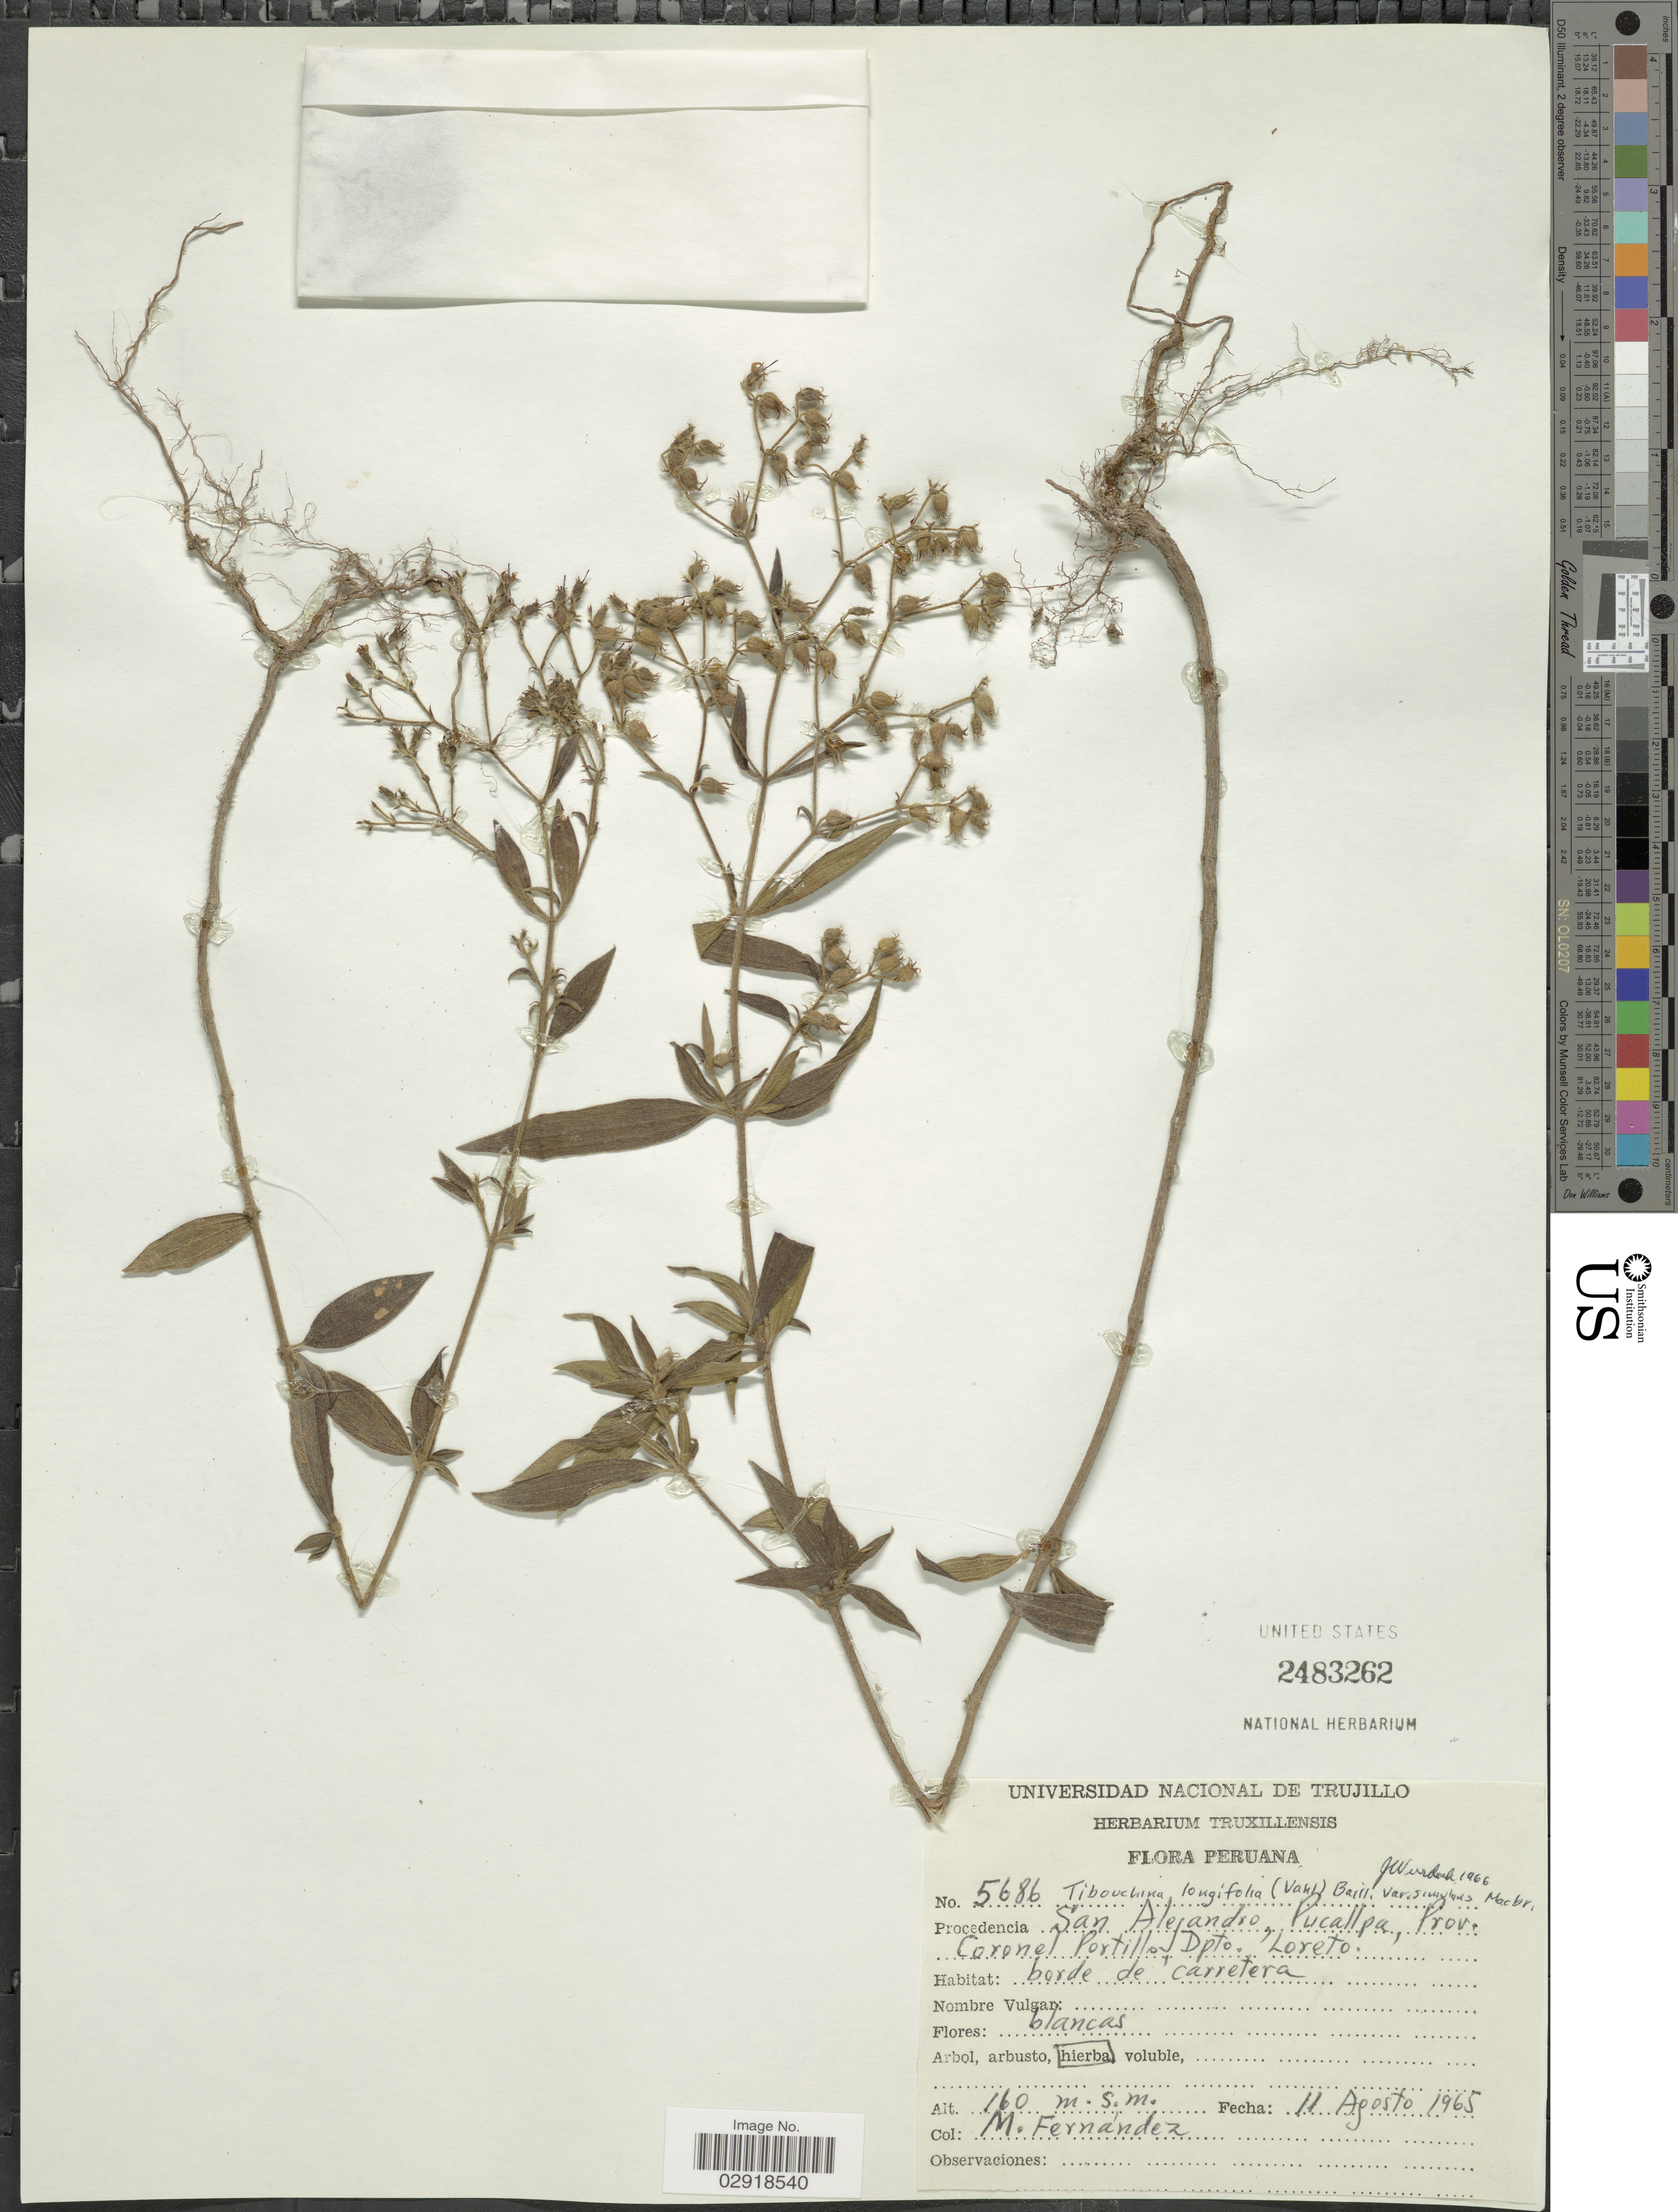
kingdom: Plantae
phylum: Tracheophyta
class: Magnoliopsida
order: Myrtales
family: Melastomataceae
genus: Chaetogastra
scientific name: Chaetogastra longifolia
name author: (Vahl) DC.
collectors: M. Fernández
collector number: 5686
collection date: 1965-08-11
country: Peru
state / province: Loreto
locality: Procedencia San Alejandro, Pucallpa, Prov. Coronel Portillo. Dpto. Loreto.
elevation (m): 160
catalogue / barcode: US 2483262